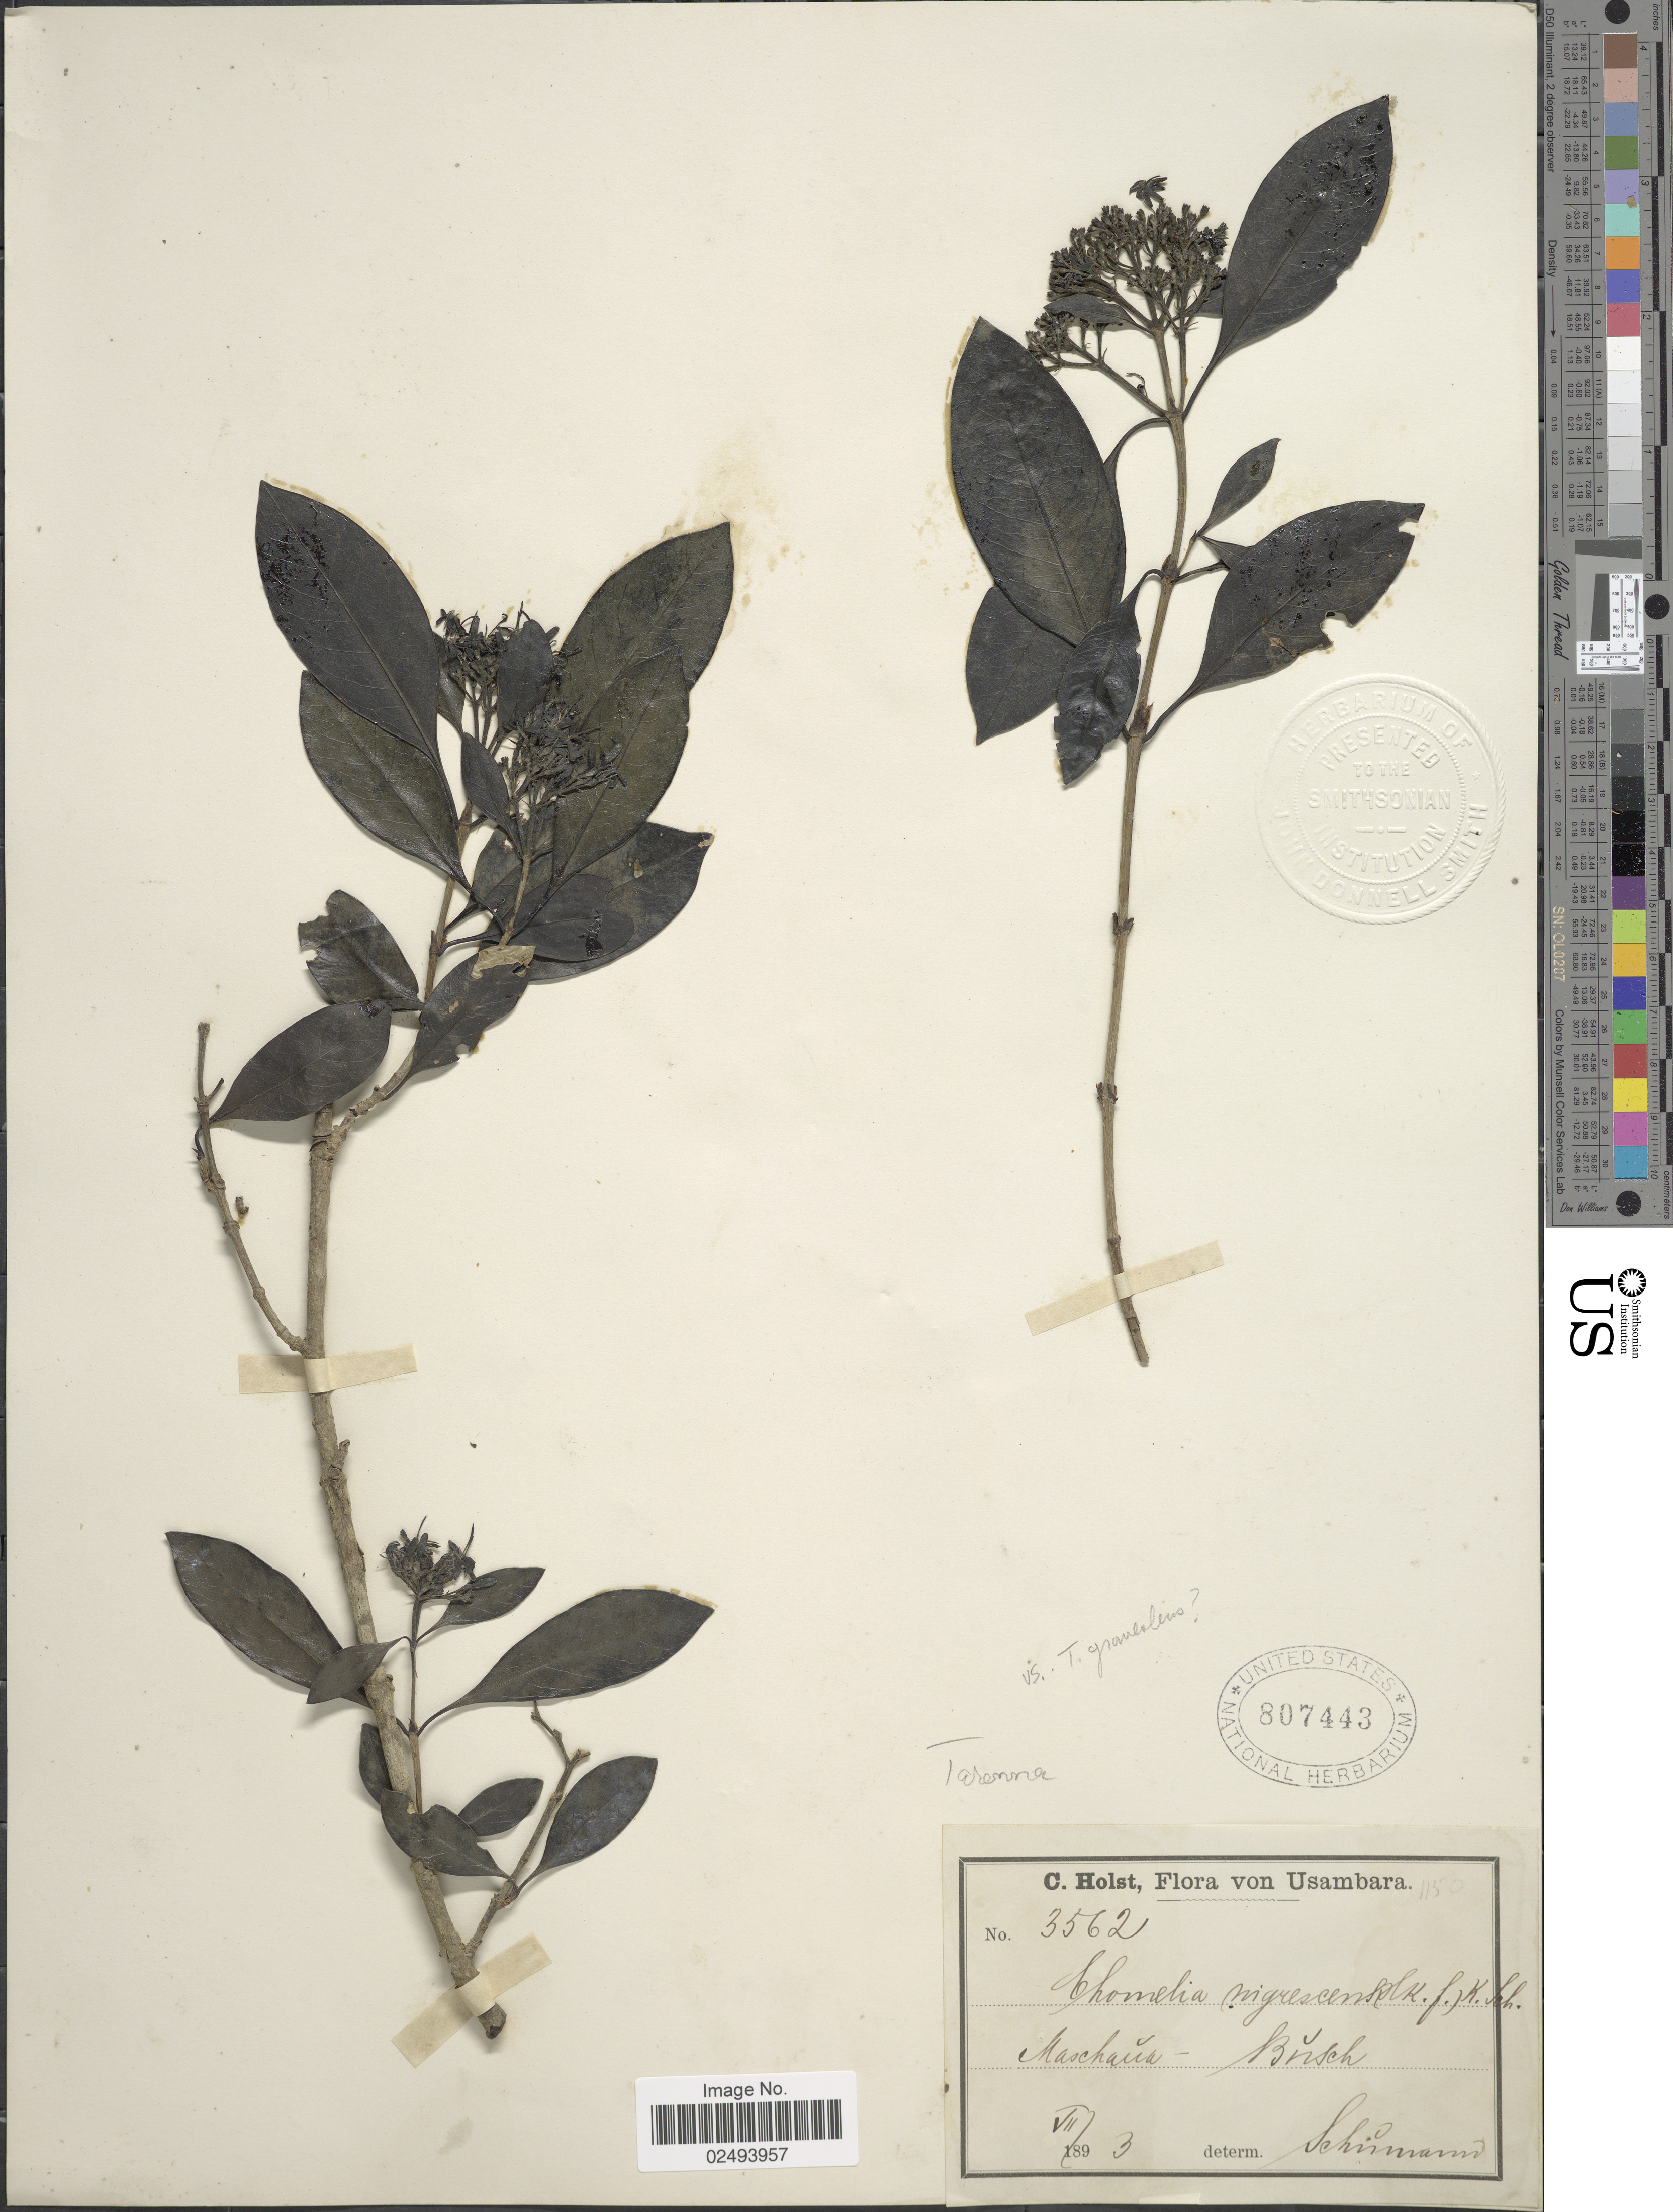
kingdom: Plantae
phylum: Tracheophyta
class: Magnoliopsida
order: Gentianales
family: Rubiaceae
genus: Coptosperma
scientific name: Coptosperma nigrescens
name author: Hook. f.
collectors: C. H. Holst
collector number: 3562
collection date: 1893-07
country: Tanzania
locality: Usambara. Machaua- Busch.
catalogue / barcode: US 807443